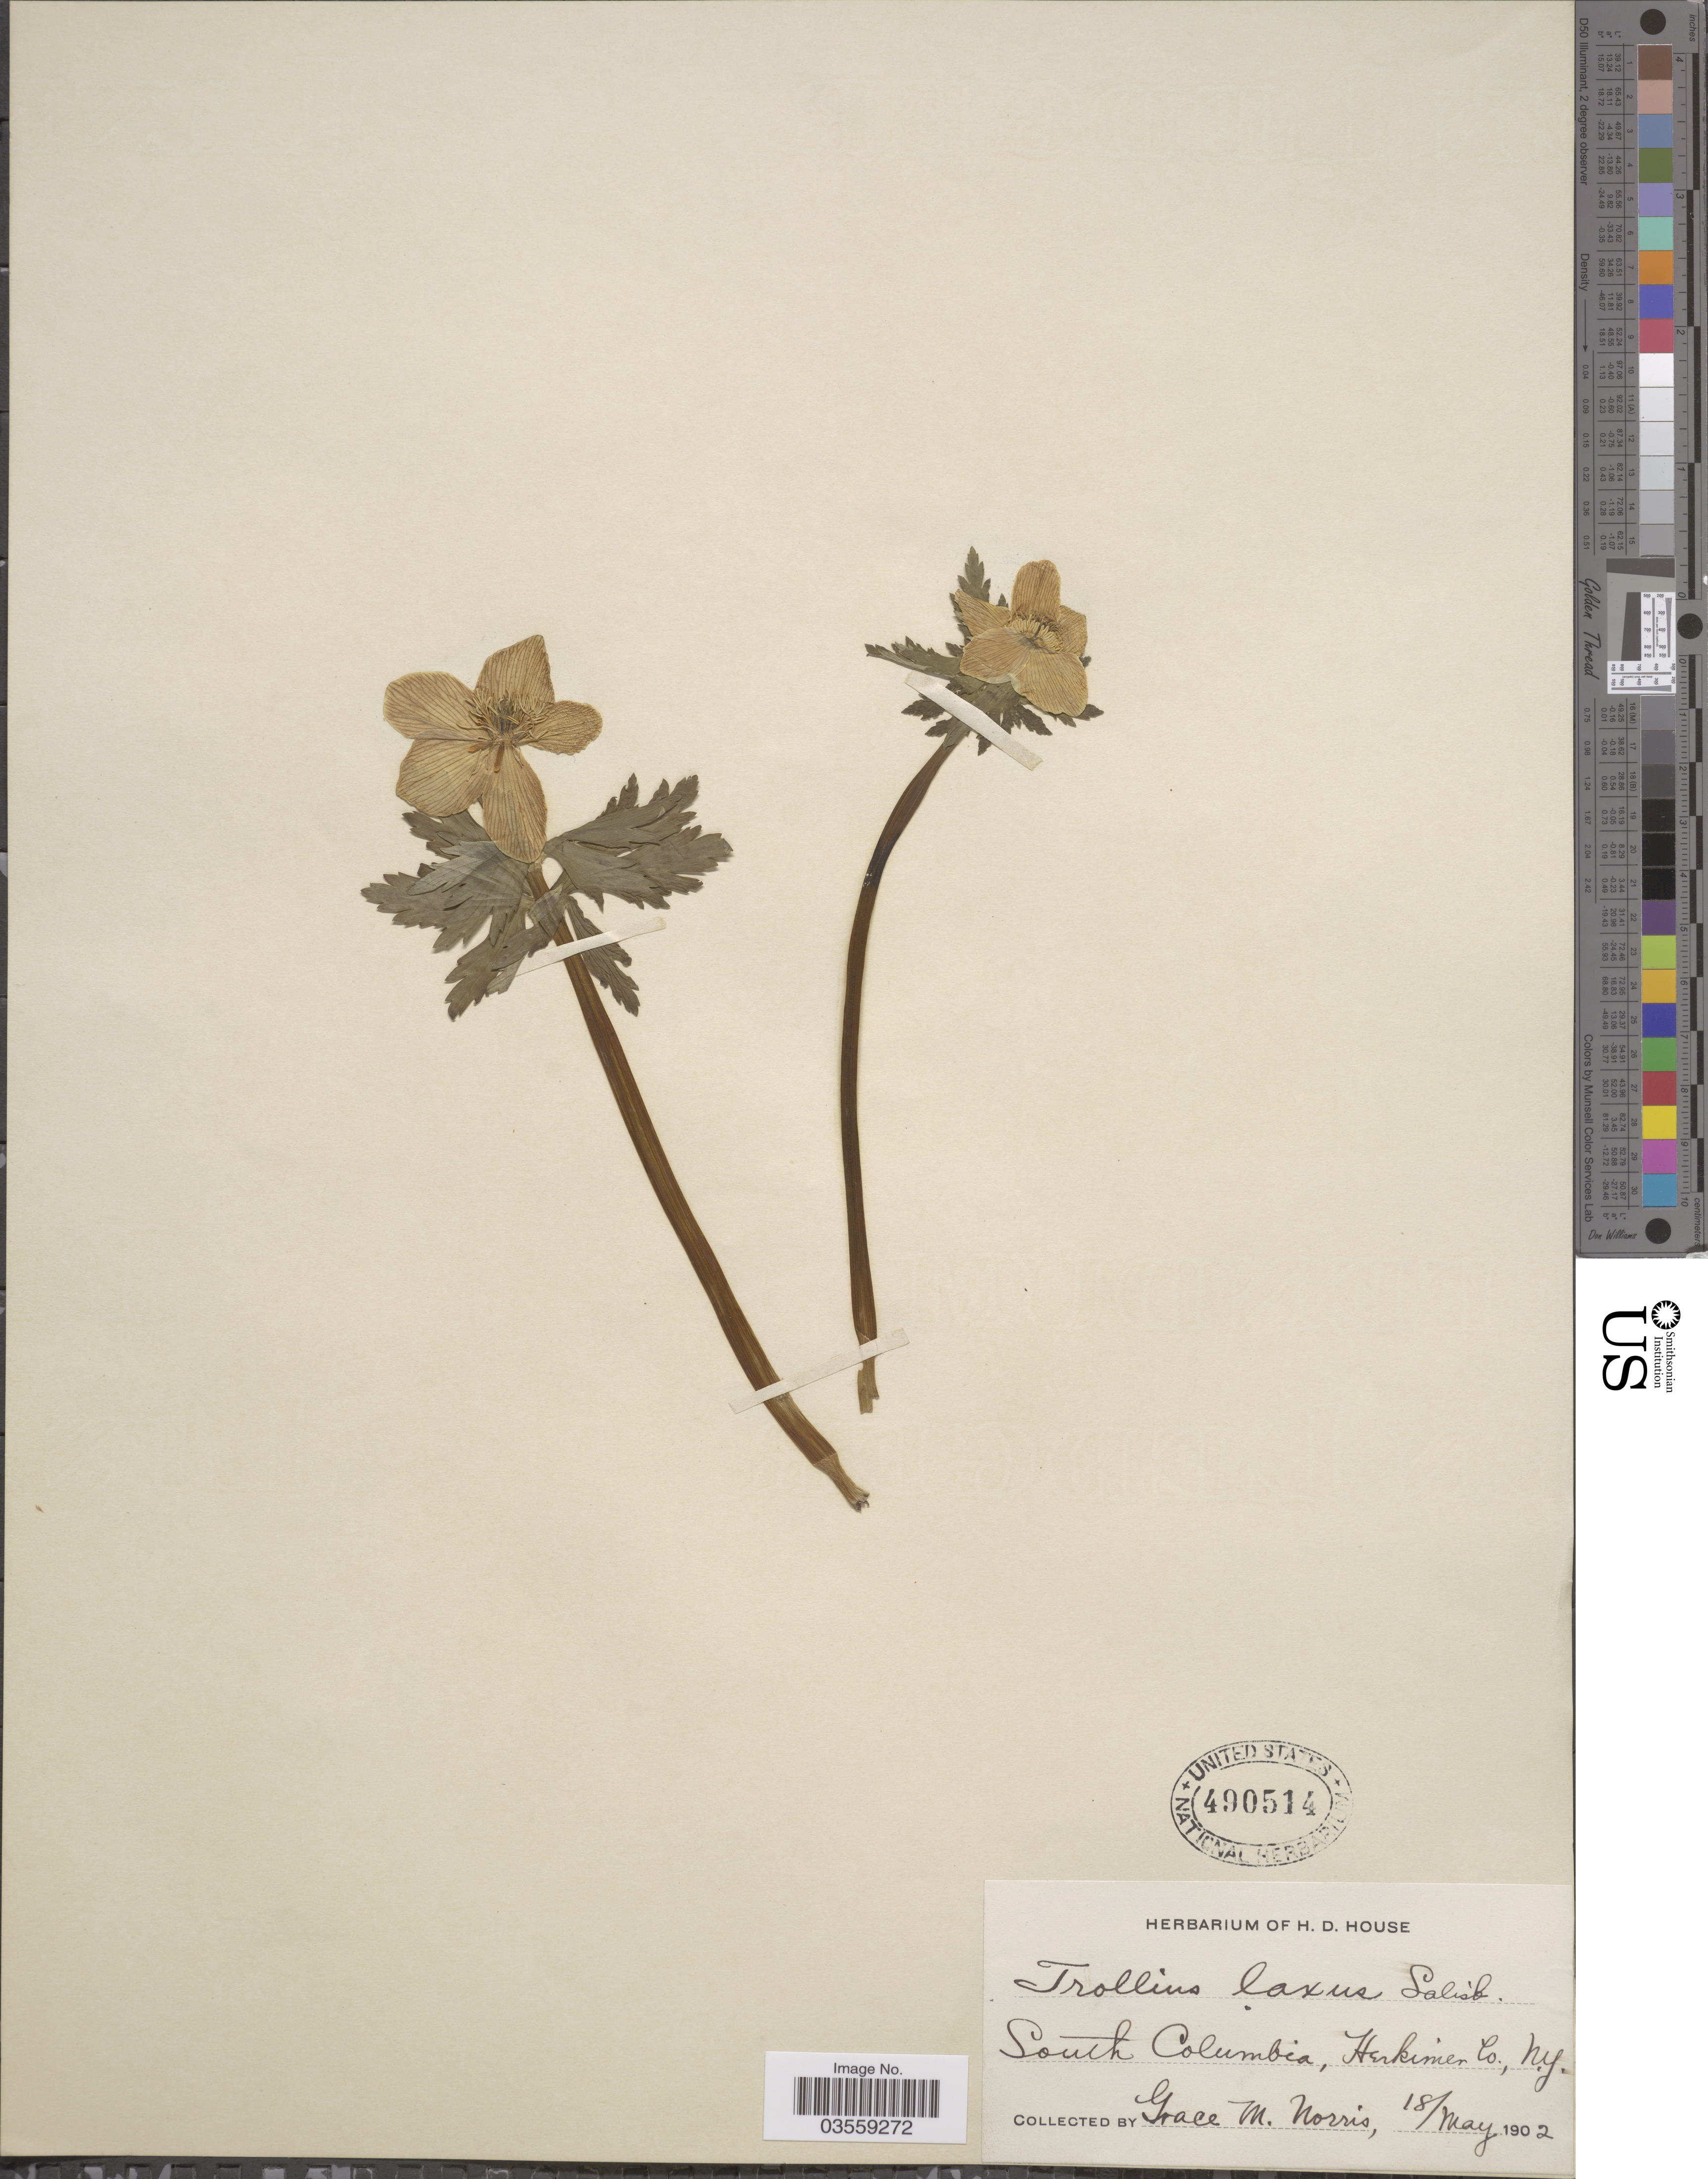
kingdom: Plantae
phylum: Tracheophyta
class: Magnoliopsida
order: Ranunculales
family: Ranunculaceae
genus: Trollius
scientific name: Trollius laxus var. laxus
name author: Salisb.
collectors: G. Norris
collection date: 1902-05-18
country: United States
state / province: New York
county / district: Columbia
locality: South Columbia, Herkimer Co.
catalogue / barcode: US 490514